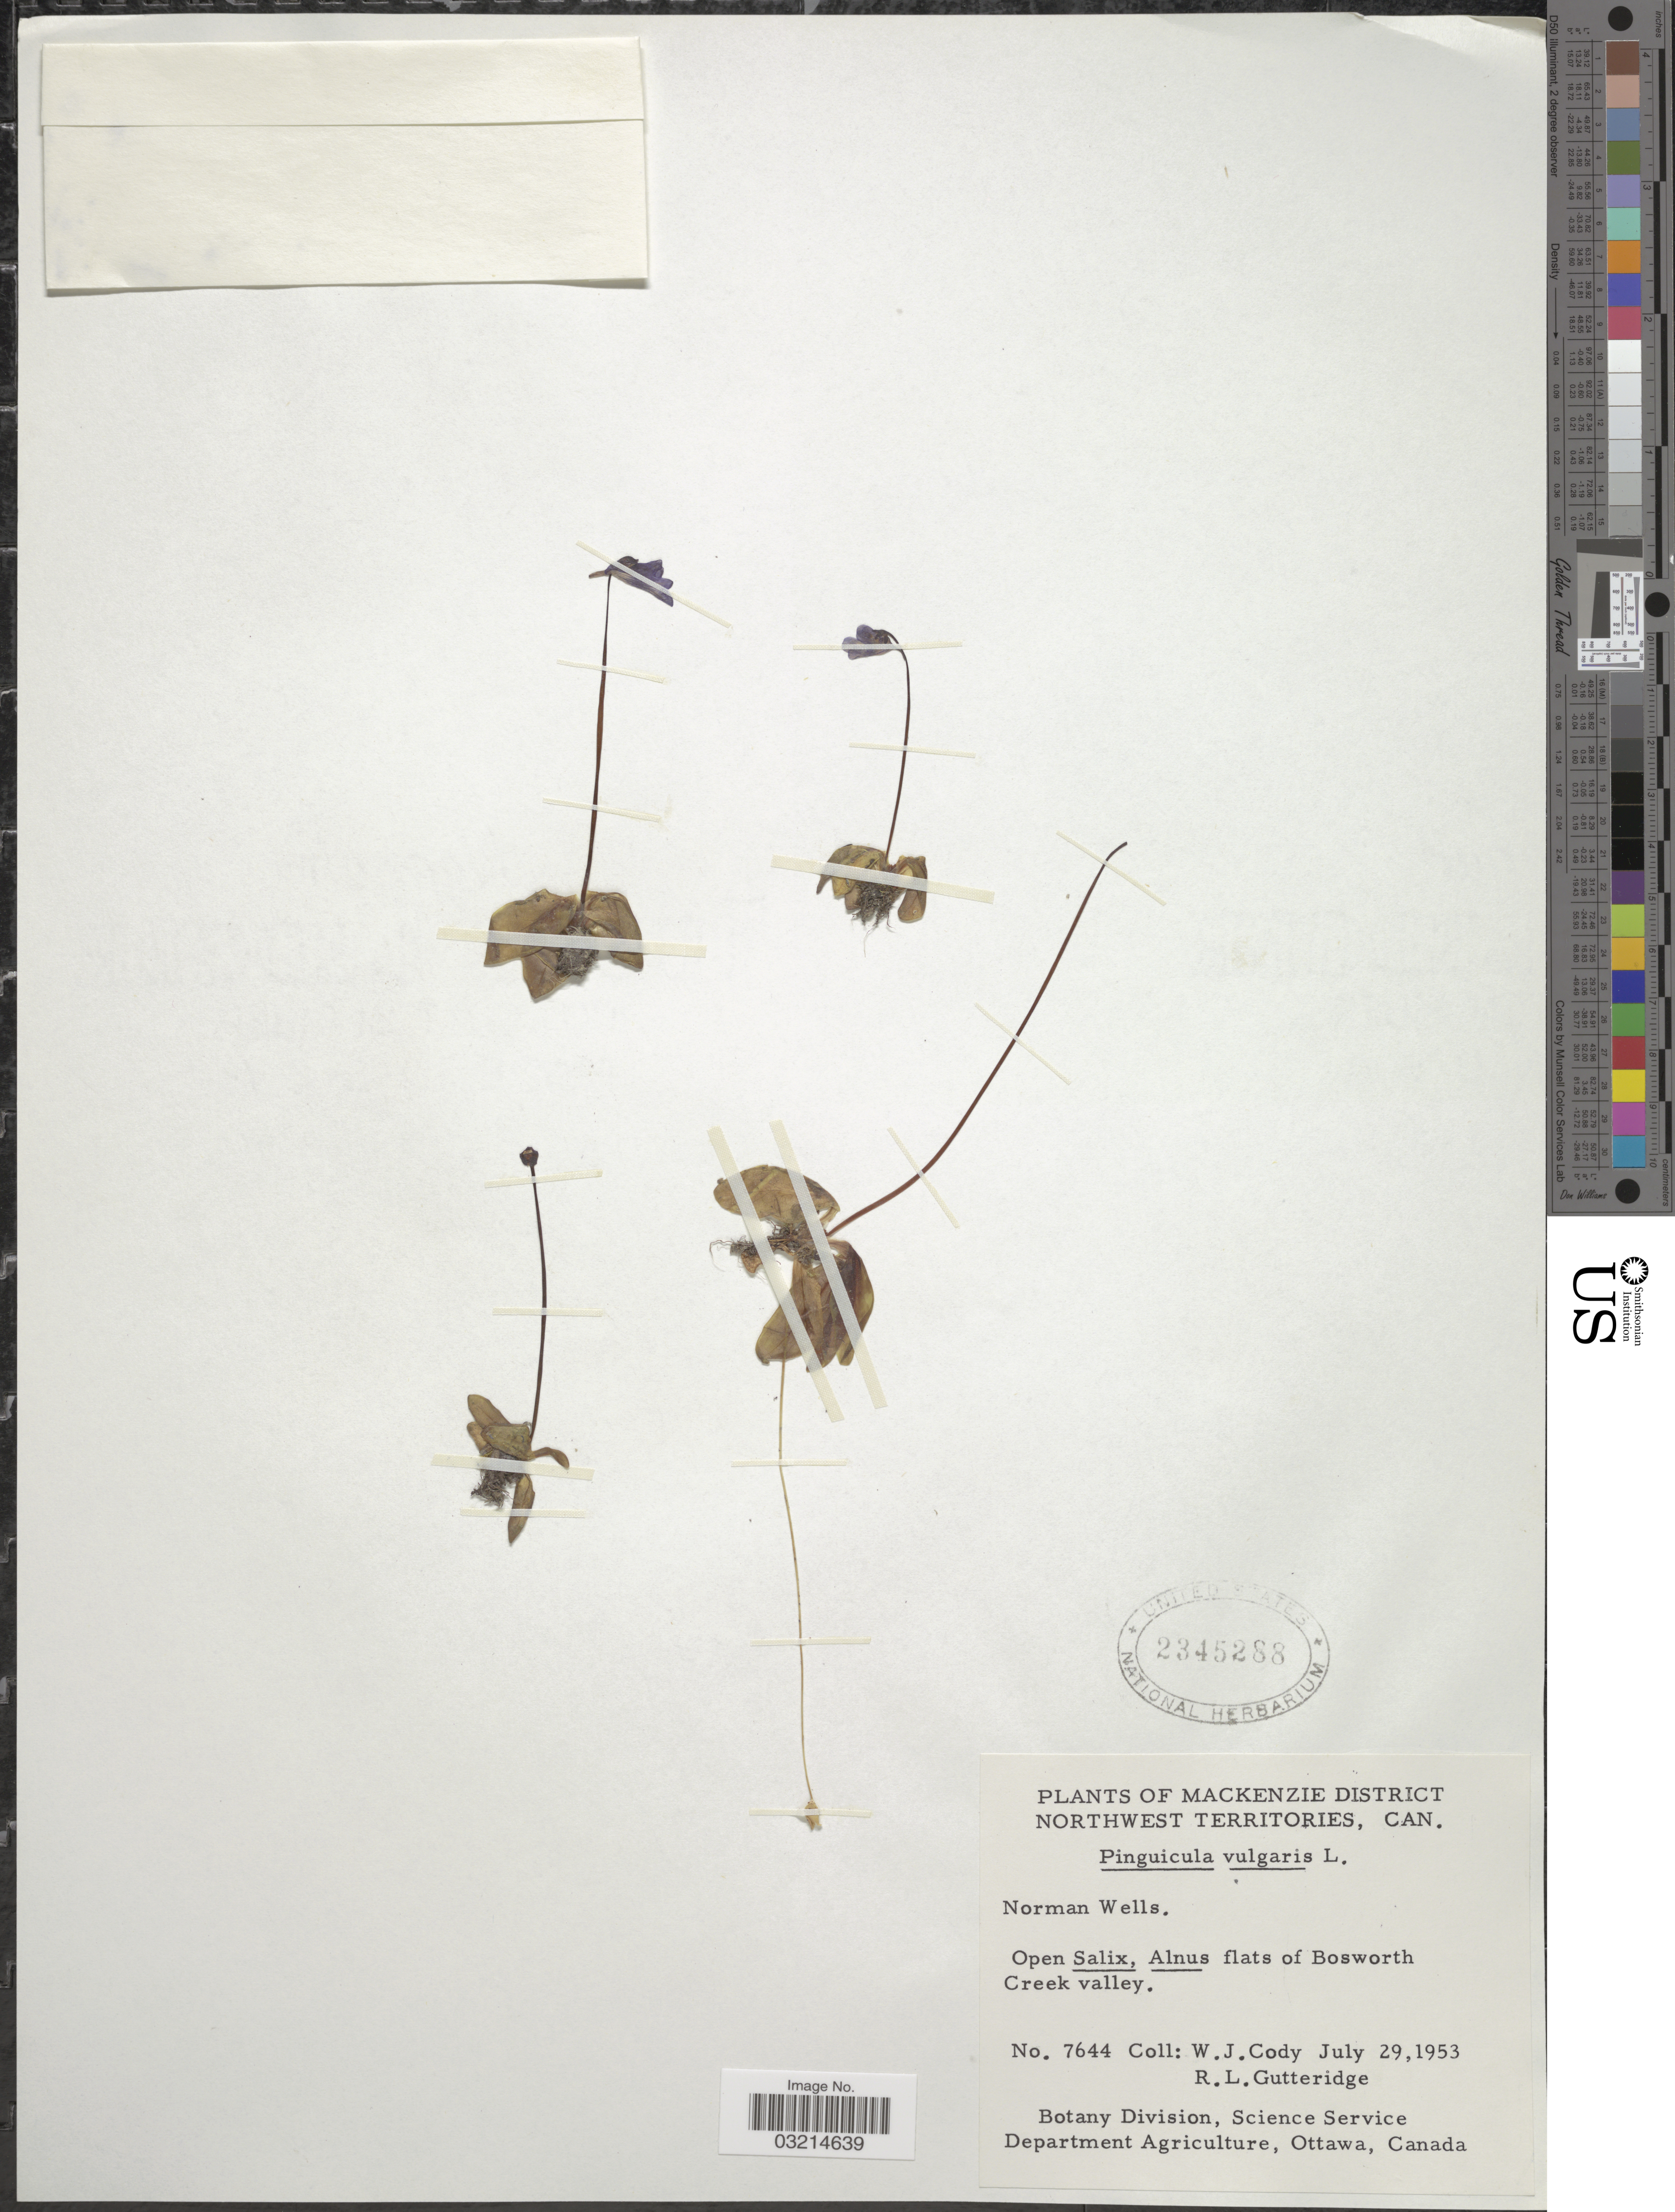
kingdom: Plantae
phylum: Tracheophyta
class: Magnoliopsida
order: Lamiales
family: Lentibulariaceae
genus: Pinguicula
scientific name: Pinguicula vulgaris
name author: L.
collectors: W. Cody & R. Gutteridge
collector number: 7644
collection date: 1953-07-29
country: Canada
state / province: Northwest Territories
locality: Mackenzie District, Northwest Territories, Open Salix, Alnus flats of Bosworth Creek valley.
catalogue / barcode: US 2345288